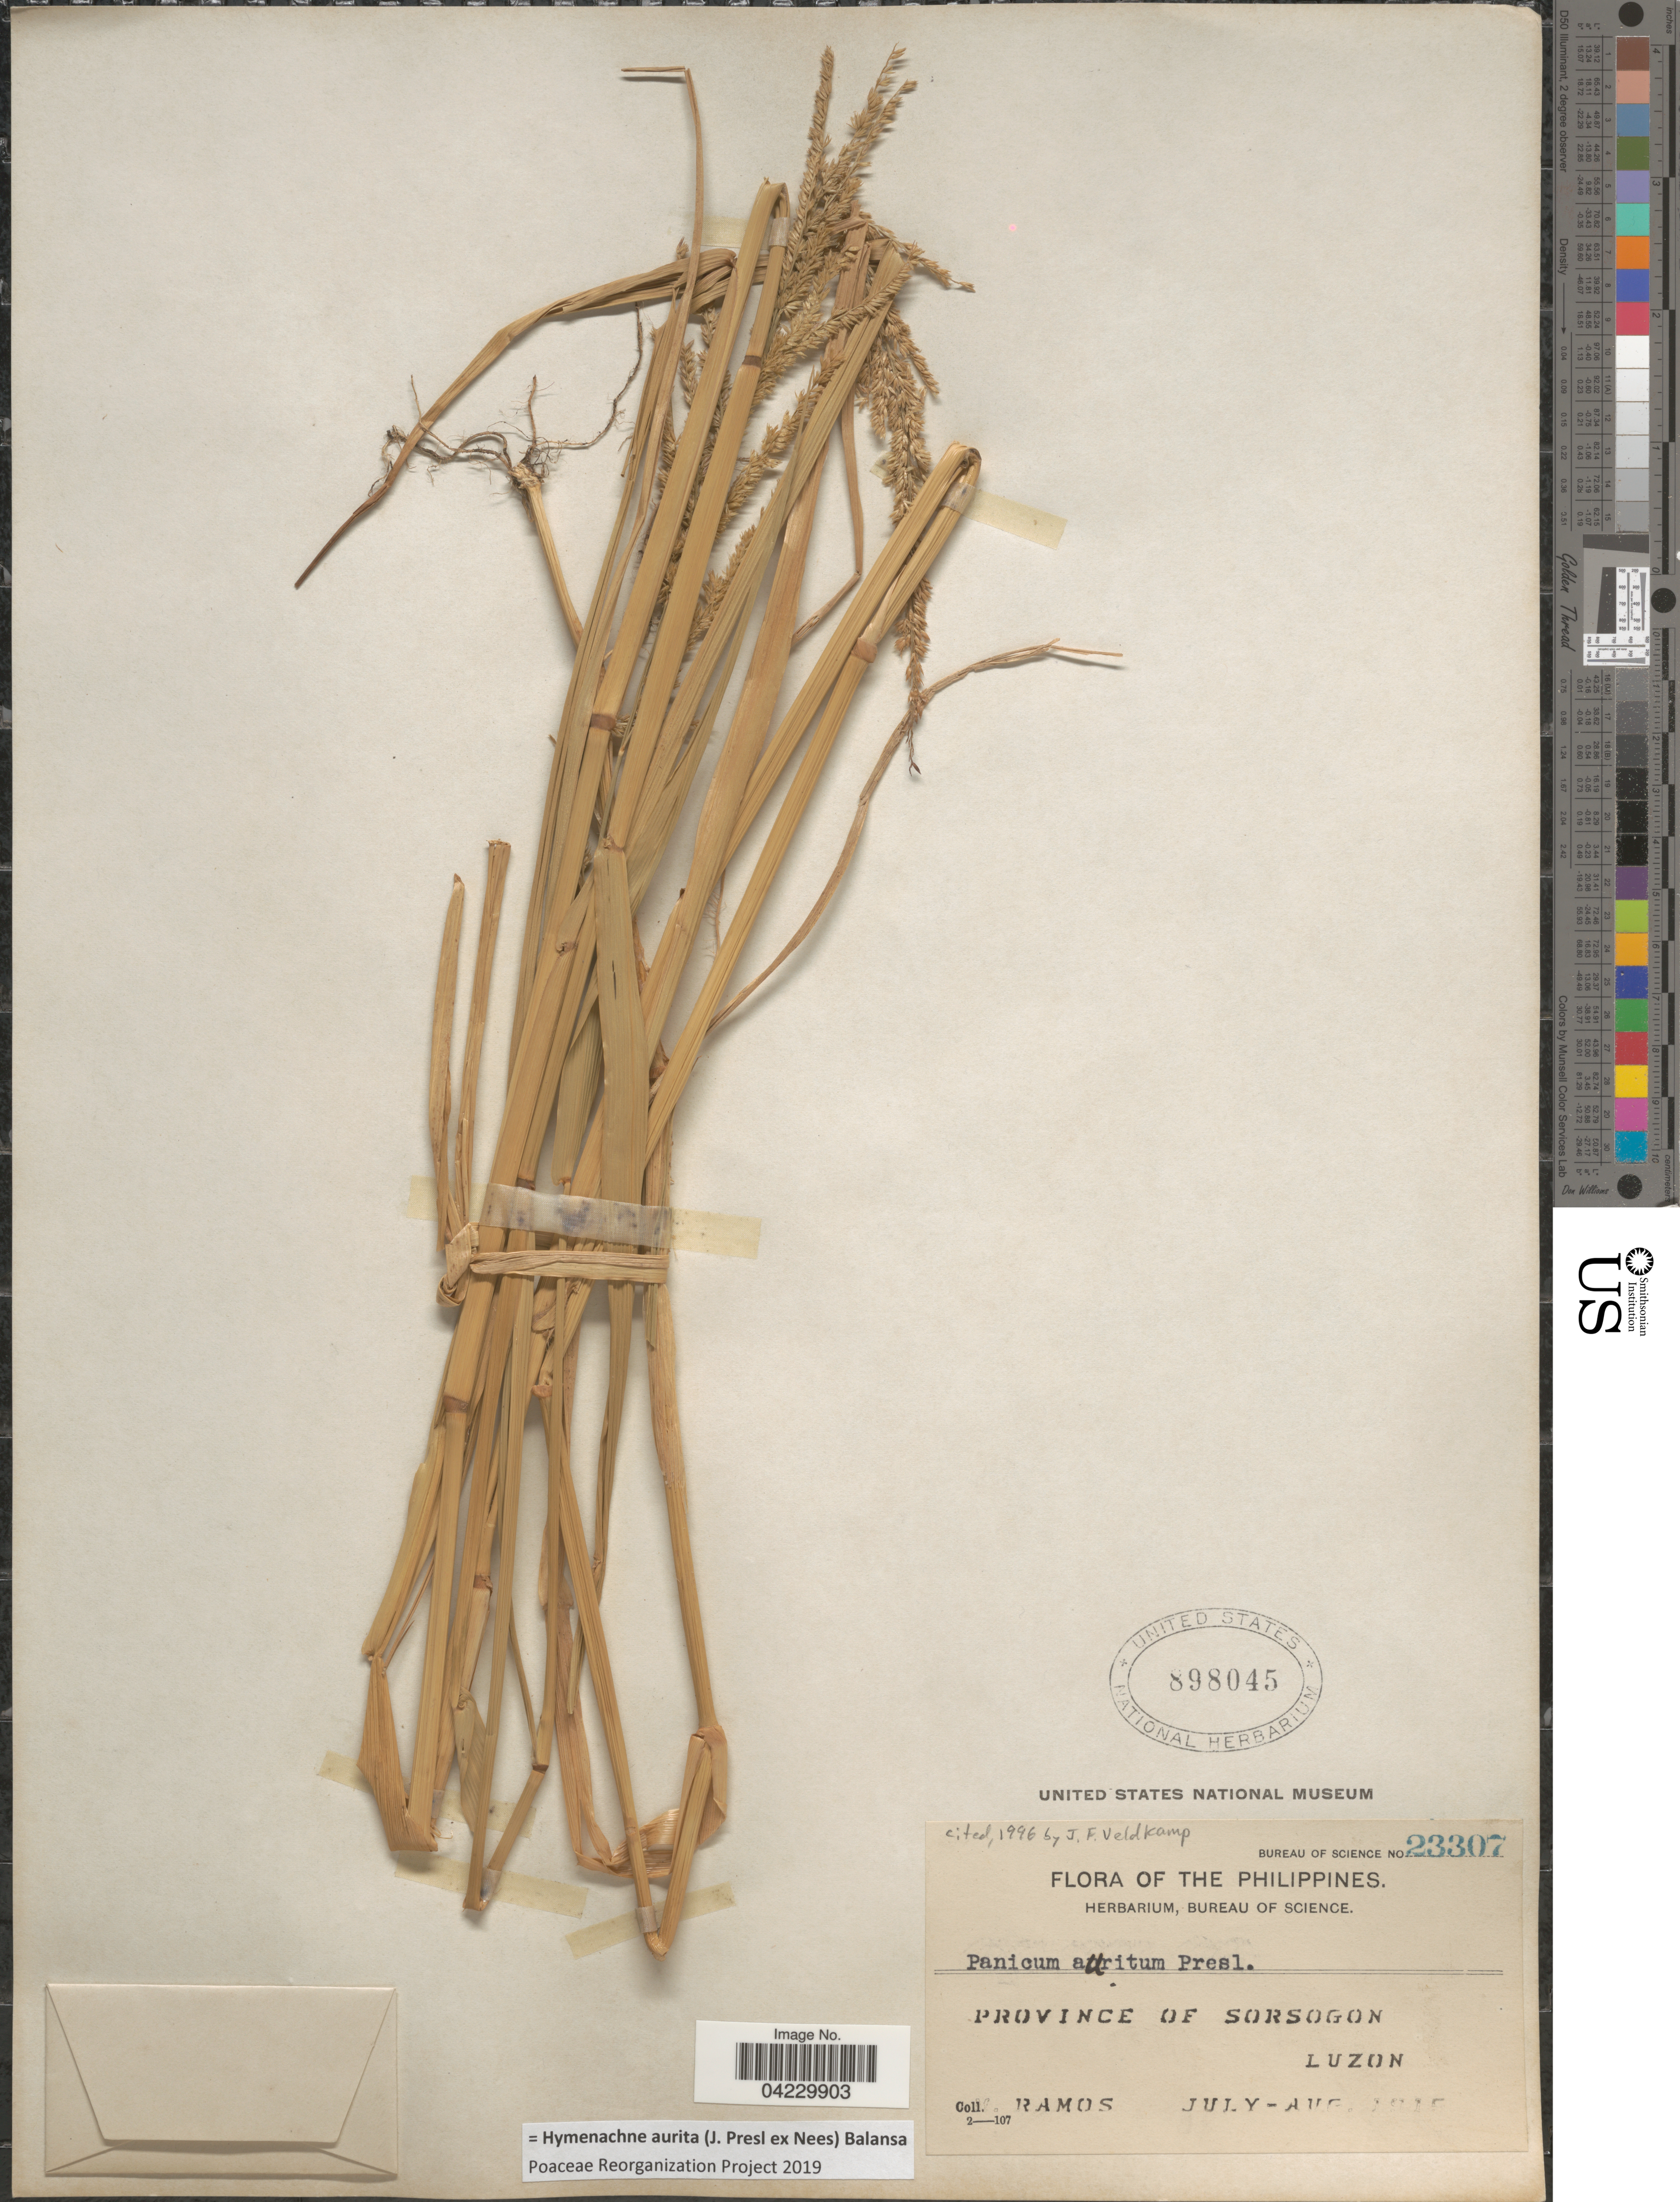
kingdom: Plantae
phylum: Tracheophyta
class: Liliopsida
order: Poales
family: Poaceae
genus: Hymenachne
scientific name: Hymenachne aurita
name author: (J. Presl ex Nees) Balansa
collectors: M. Ramos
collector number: Bureau of Science 23307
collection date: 1915-07/1915-08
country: Philippines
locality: Province of Sorsogon, Luzon.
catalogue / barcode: US 898045